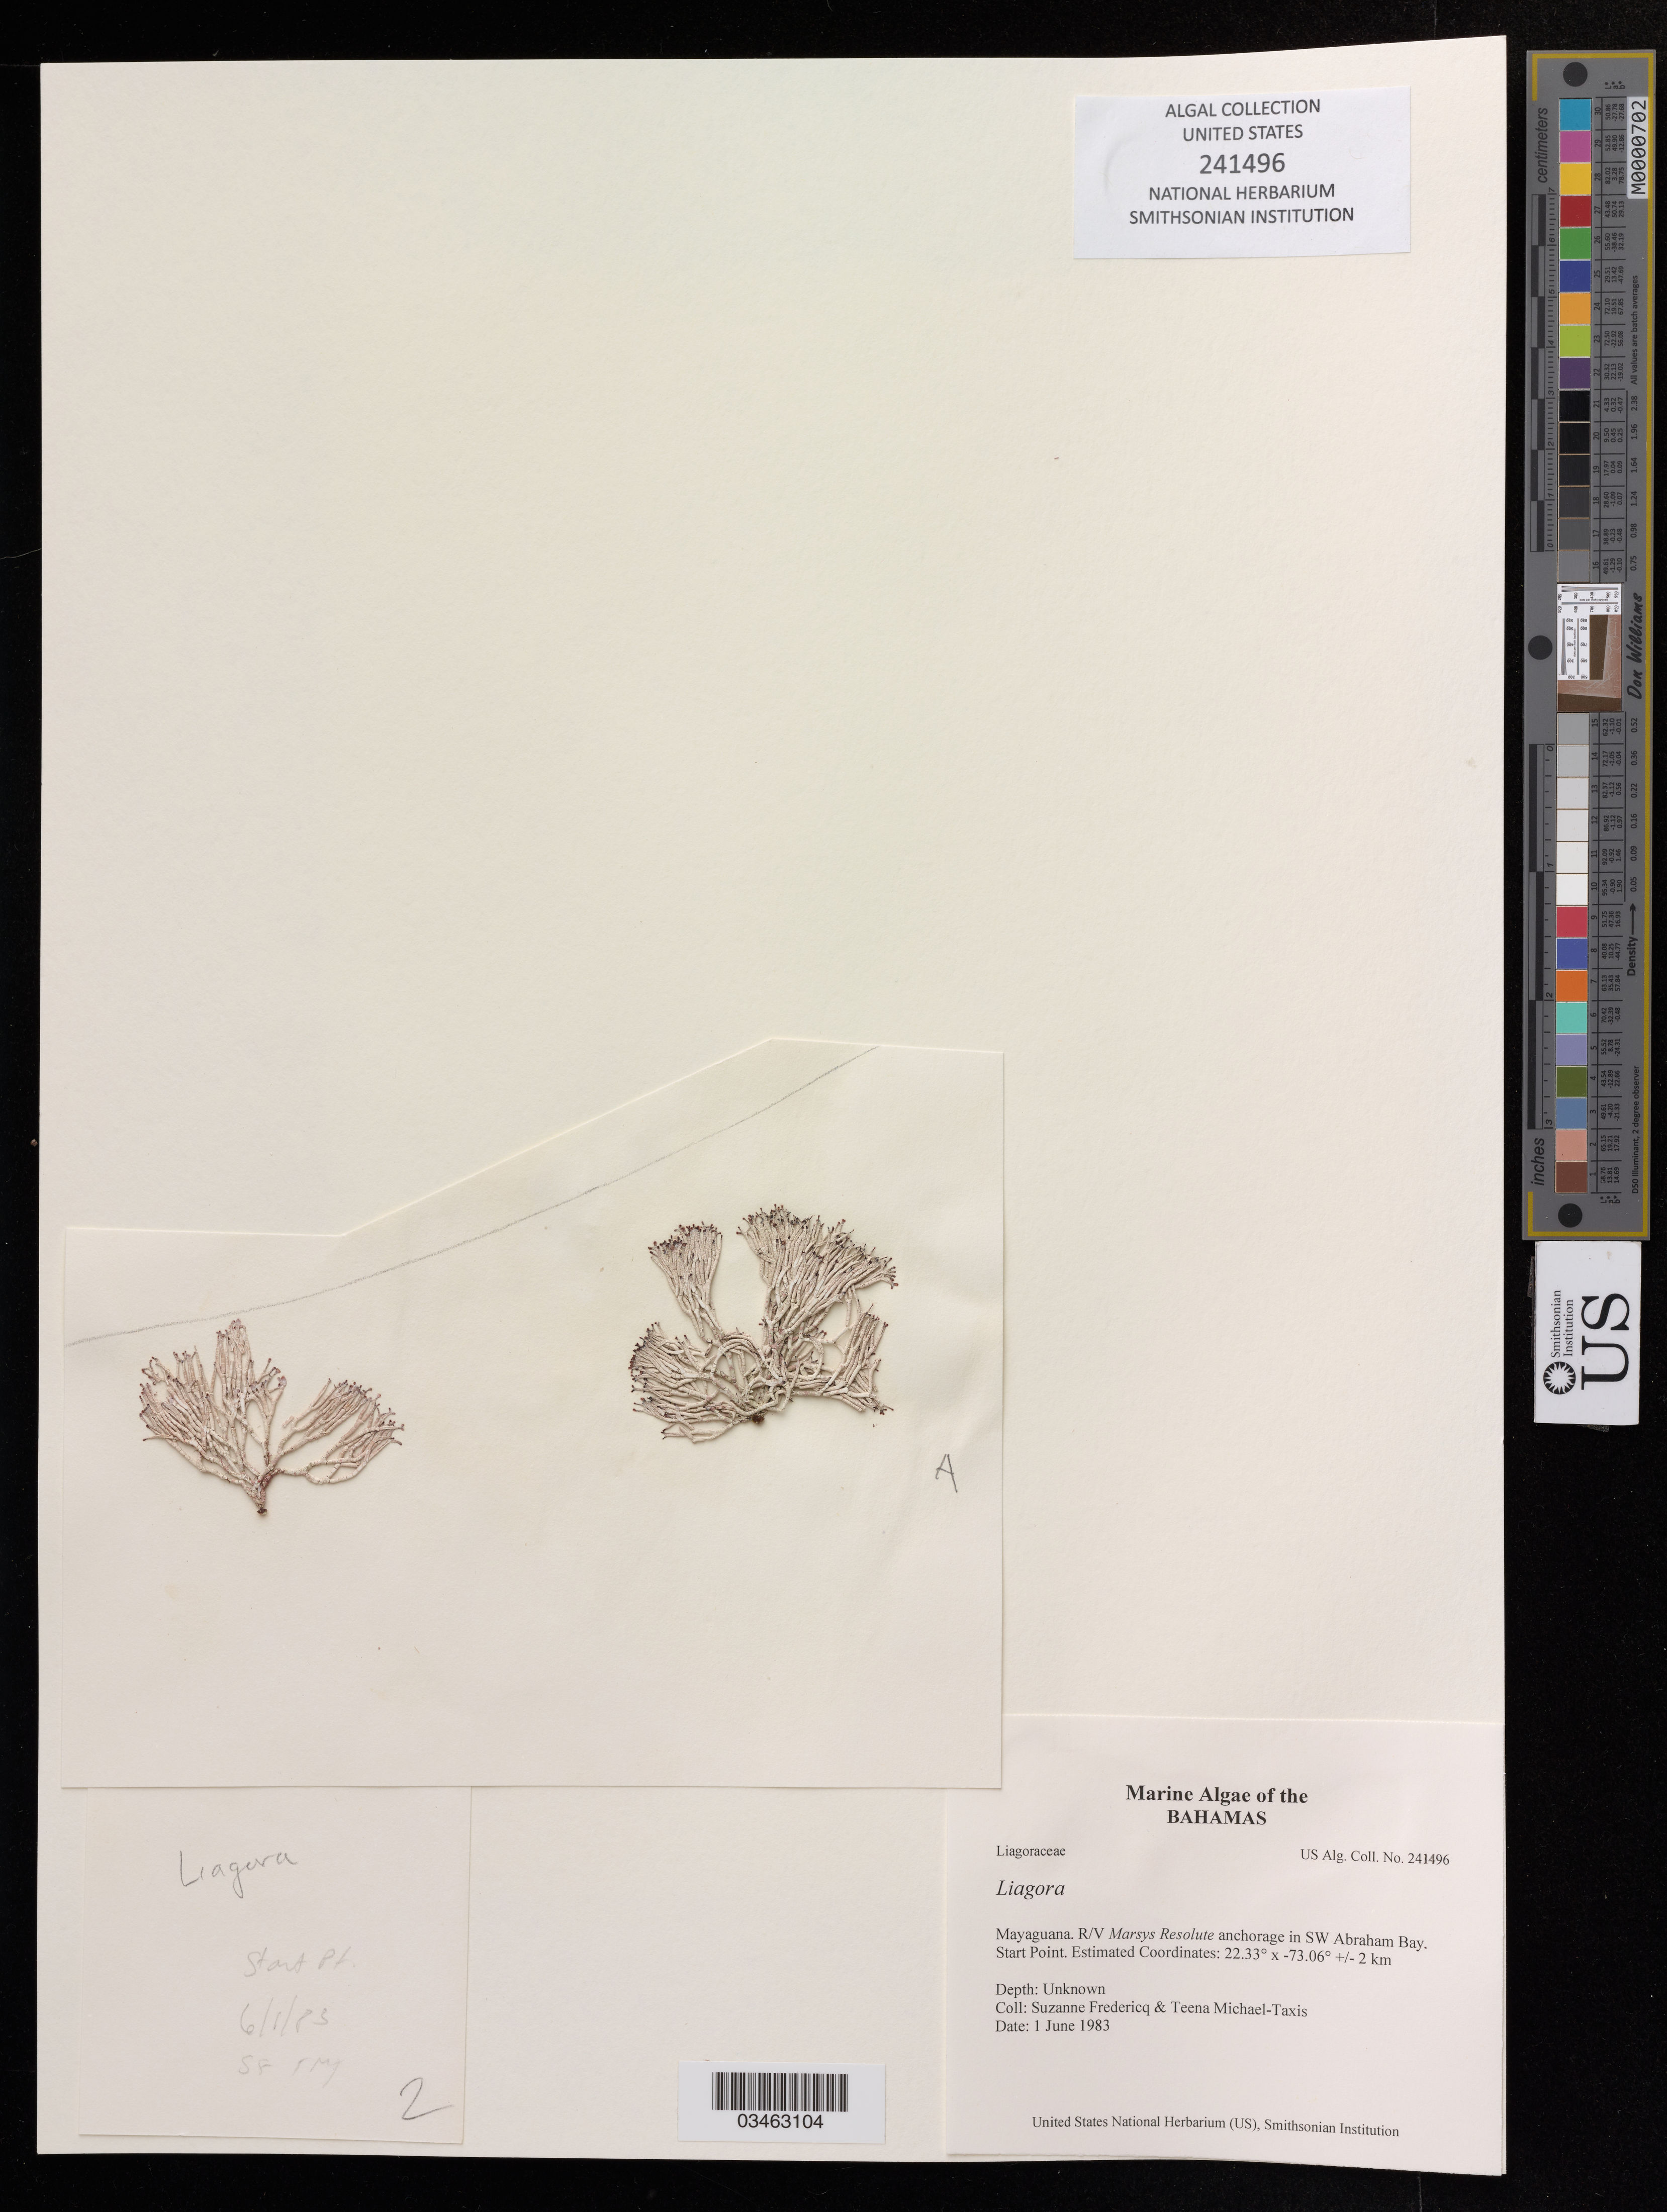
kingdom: Plantae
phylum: Rhodophyta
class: Florideophyceae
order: Nemaliales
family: Liagoraceae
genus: Liagora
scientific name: Liagora sp.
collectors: S. Fredericq & T. Michael-Taxis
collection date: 1983-06-01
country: Bahamas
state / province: Mayaguana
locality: R/V Marsys Resolute anchorage in SW Abraham Bay. Start Point.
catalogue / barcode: US 241496